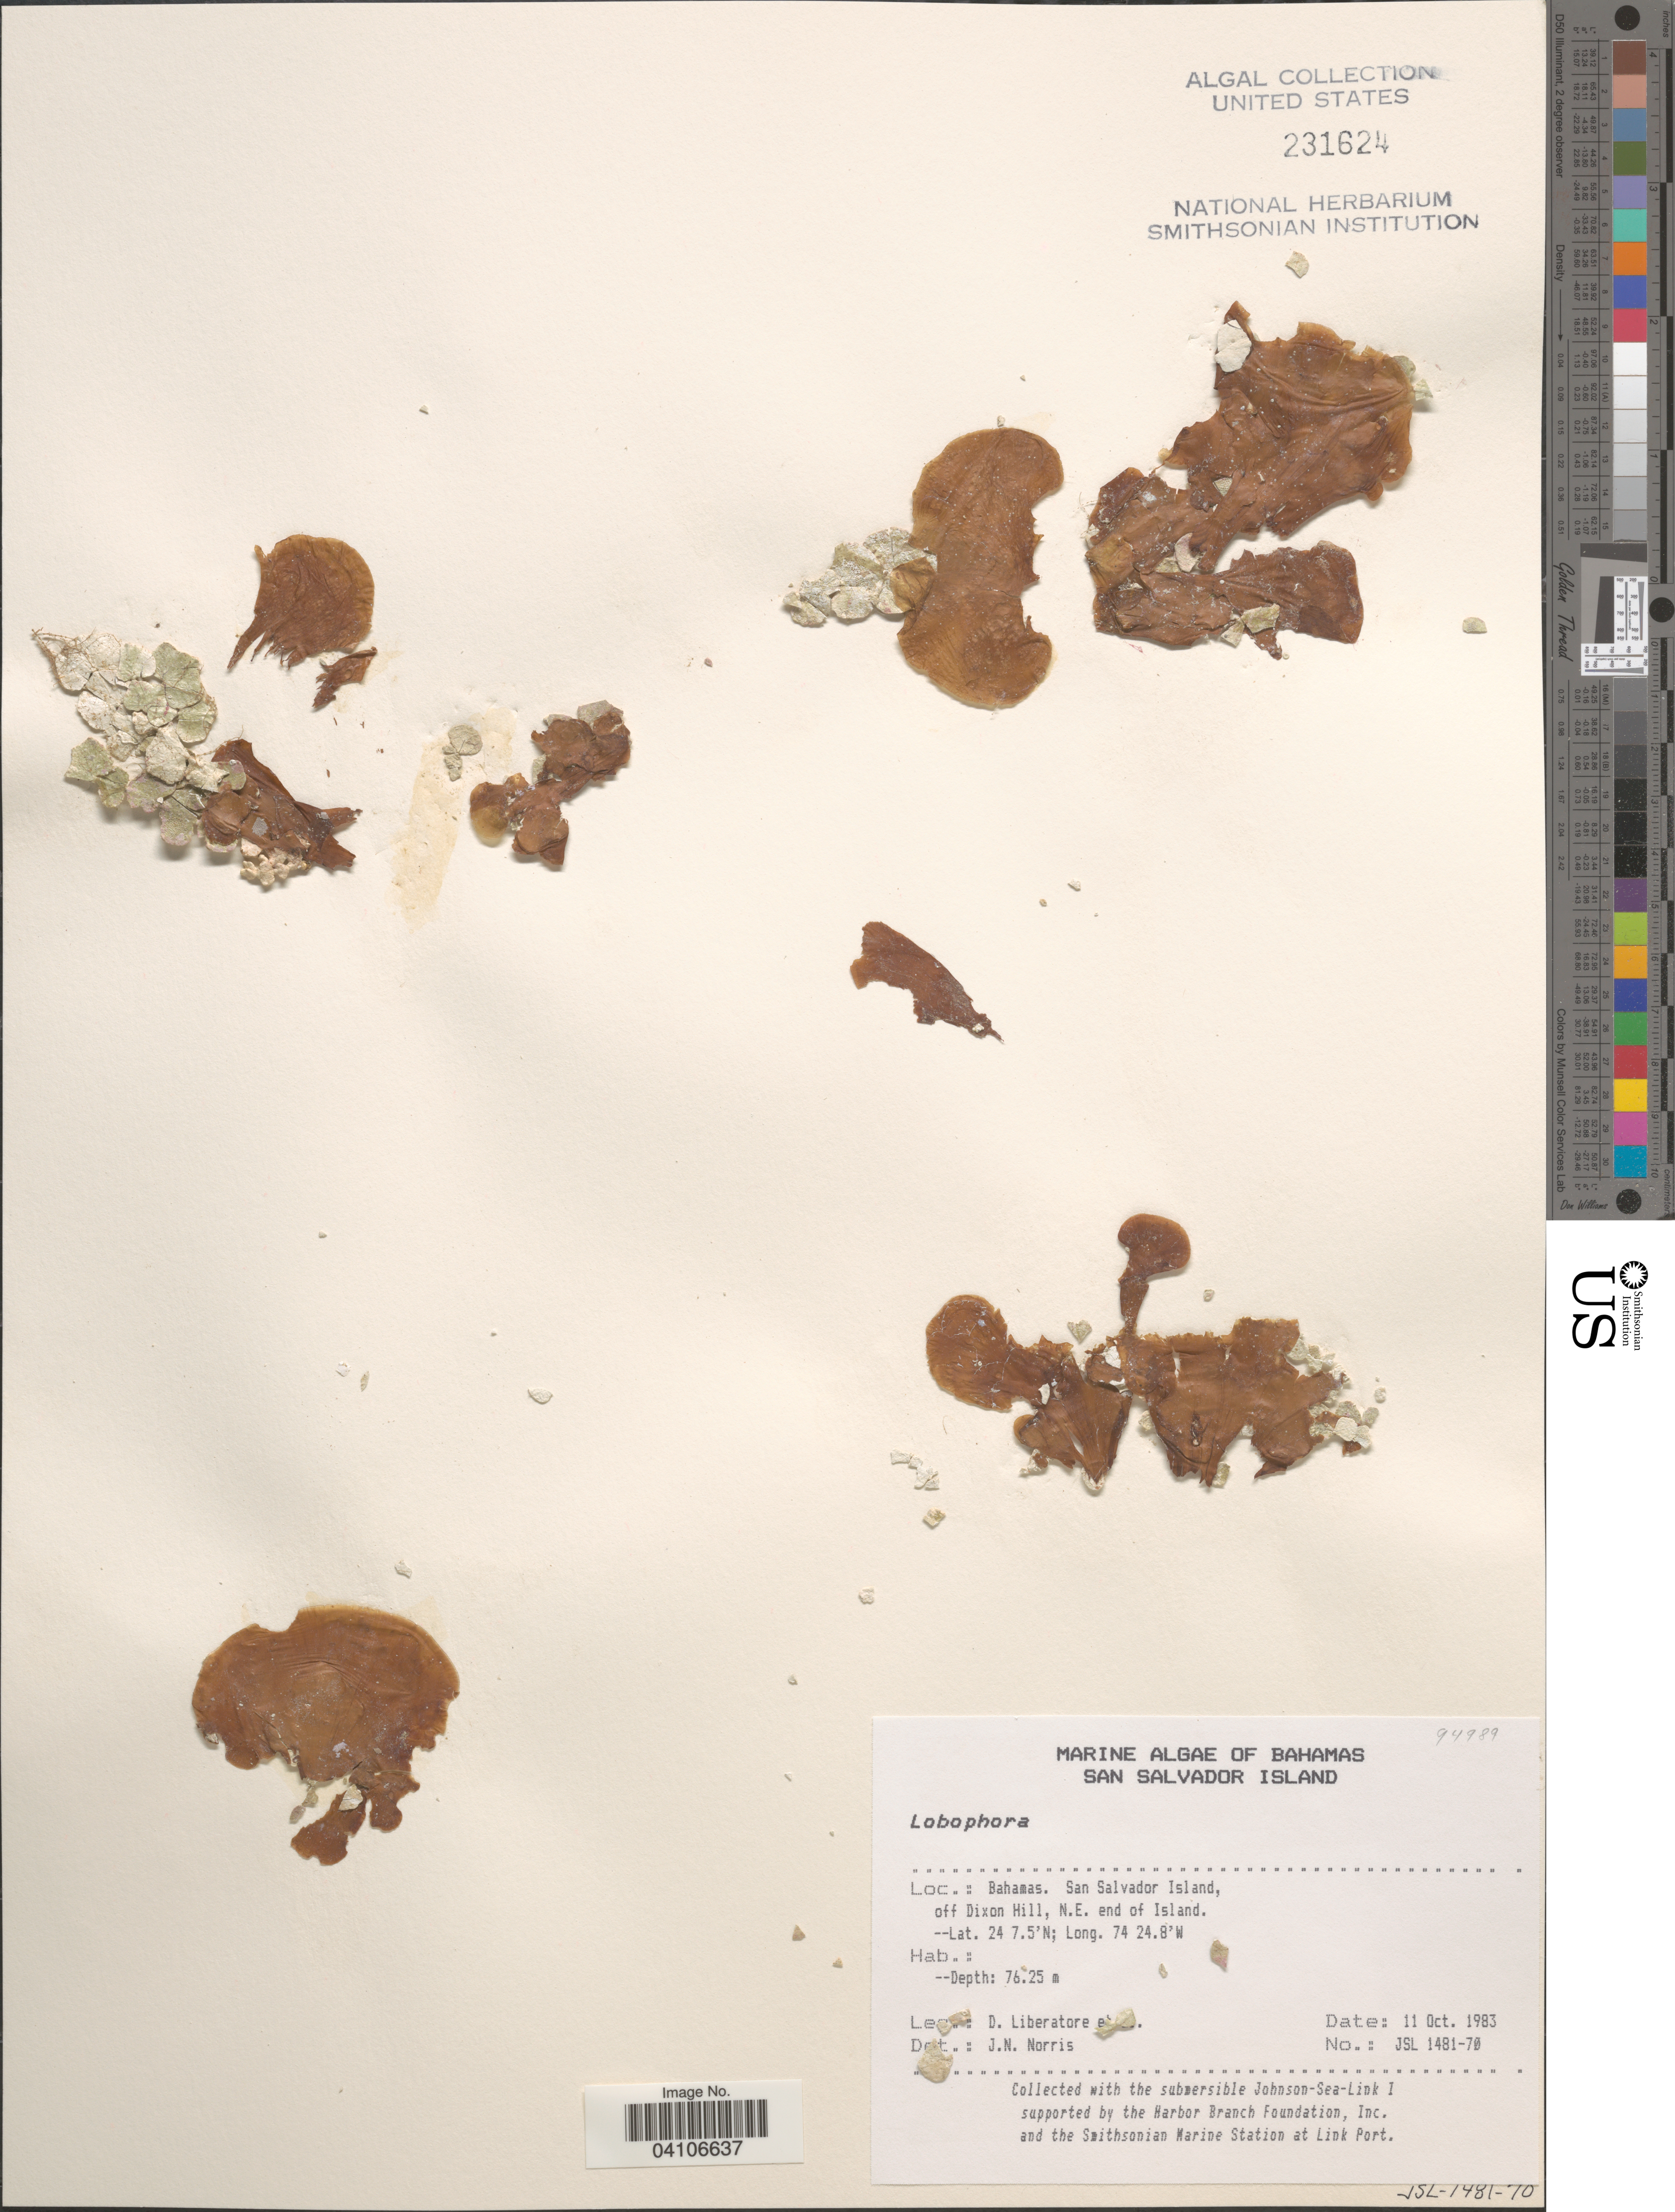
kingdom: Chromista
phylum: Ochrophyta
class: Phaeophyceae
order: Dictyotales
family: Dictyotaceae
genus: Lobophora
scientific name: Lobophora sp.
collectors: D. Liberatore & Collector illegible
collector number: JSL 1481-70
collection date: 1983-10-11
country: Bahamas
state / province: San Salvador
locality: San Salvador Island, off Dixon Hill, N.E. end of Island.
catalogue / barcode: US 231624